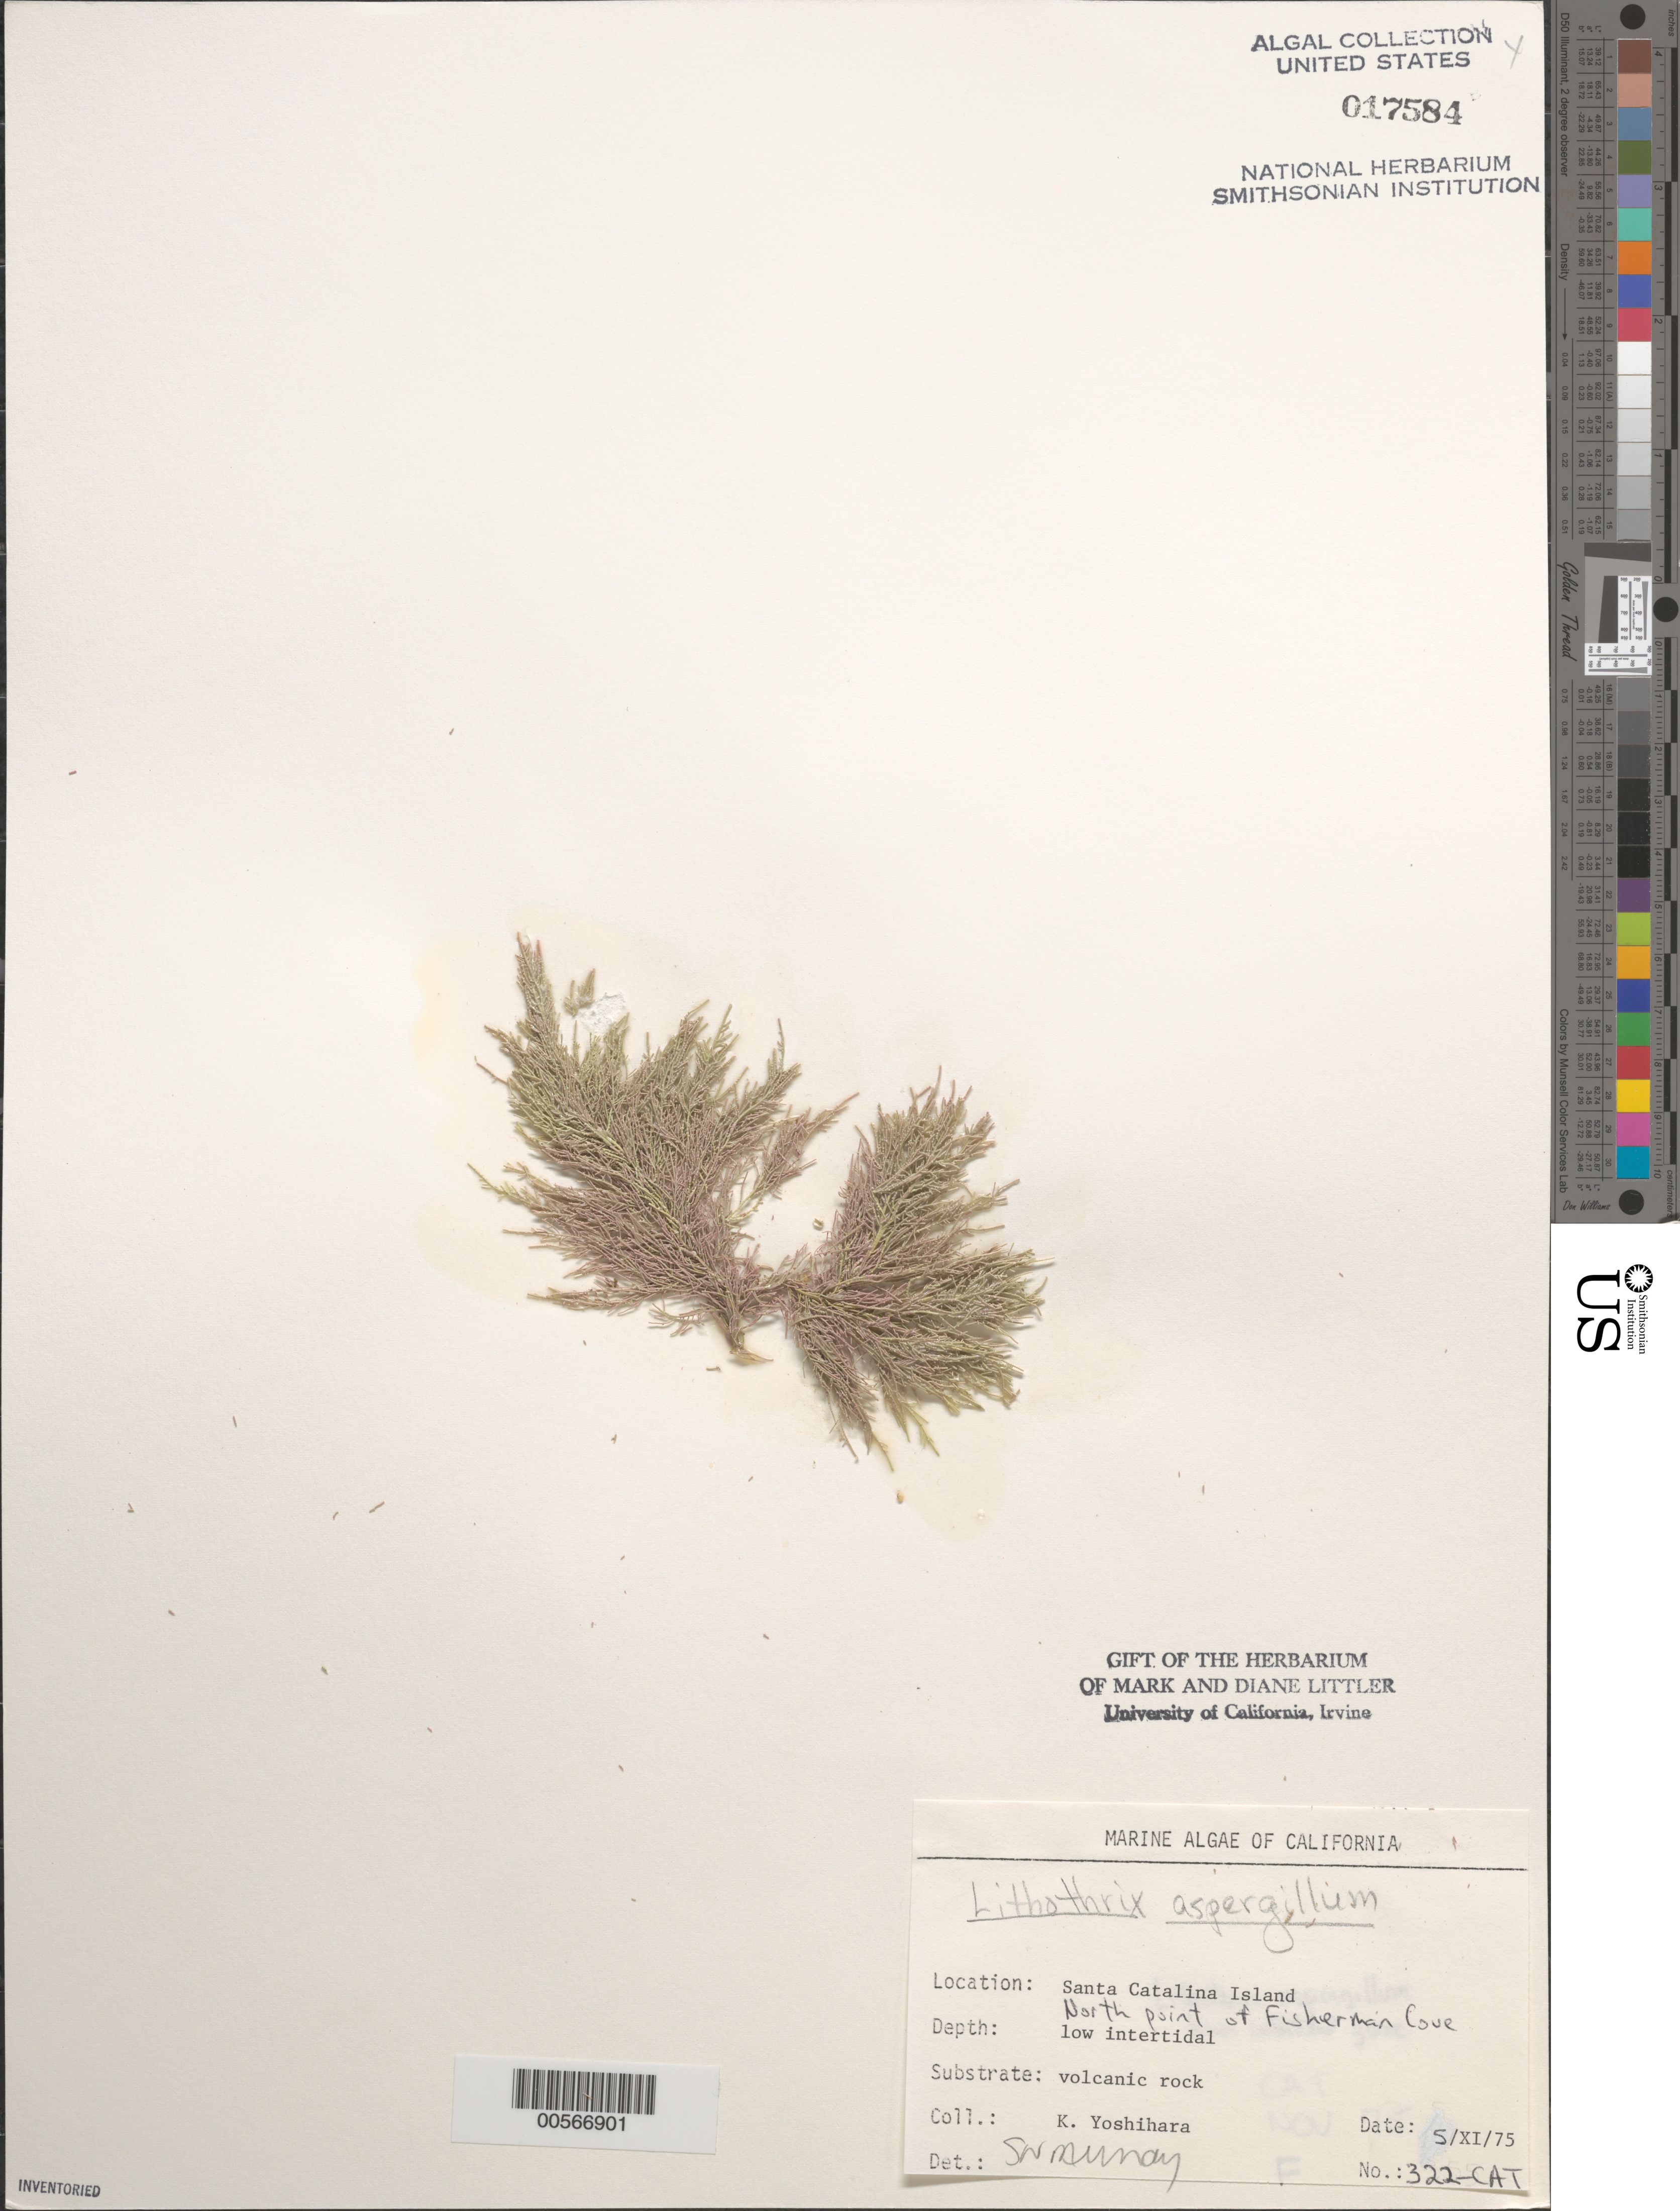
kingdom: Plantae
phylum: Rhodophyta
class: Florideophyceae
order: Corallinales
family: Lithophyllaceae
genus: Lithothrix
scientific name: Lithothrix aspergillum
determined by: Murray, S. N.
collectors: K. Yoshihara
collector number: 322-cat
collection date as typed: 05 Nov 1975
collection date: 1975-11-05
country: United States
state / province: California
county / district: Los Angeles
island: Santa Catalina Island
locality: Fisherman Cove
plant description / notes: BLM-SOCALBIGHT Rocky Intertidal Survey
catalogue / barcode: US 17584